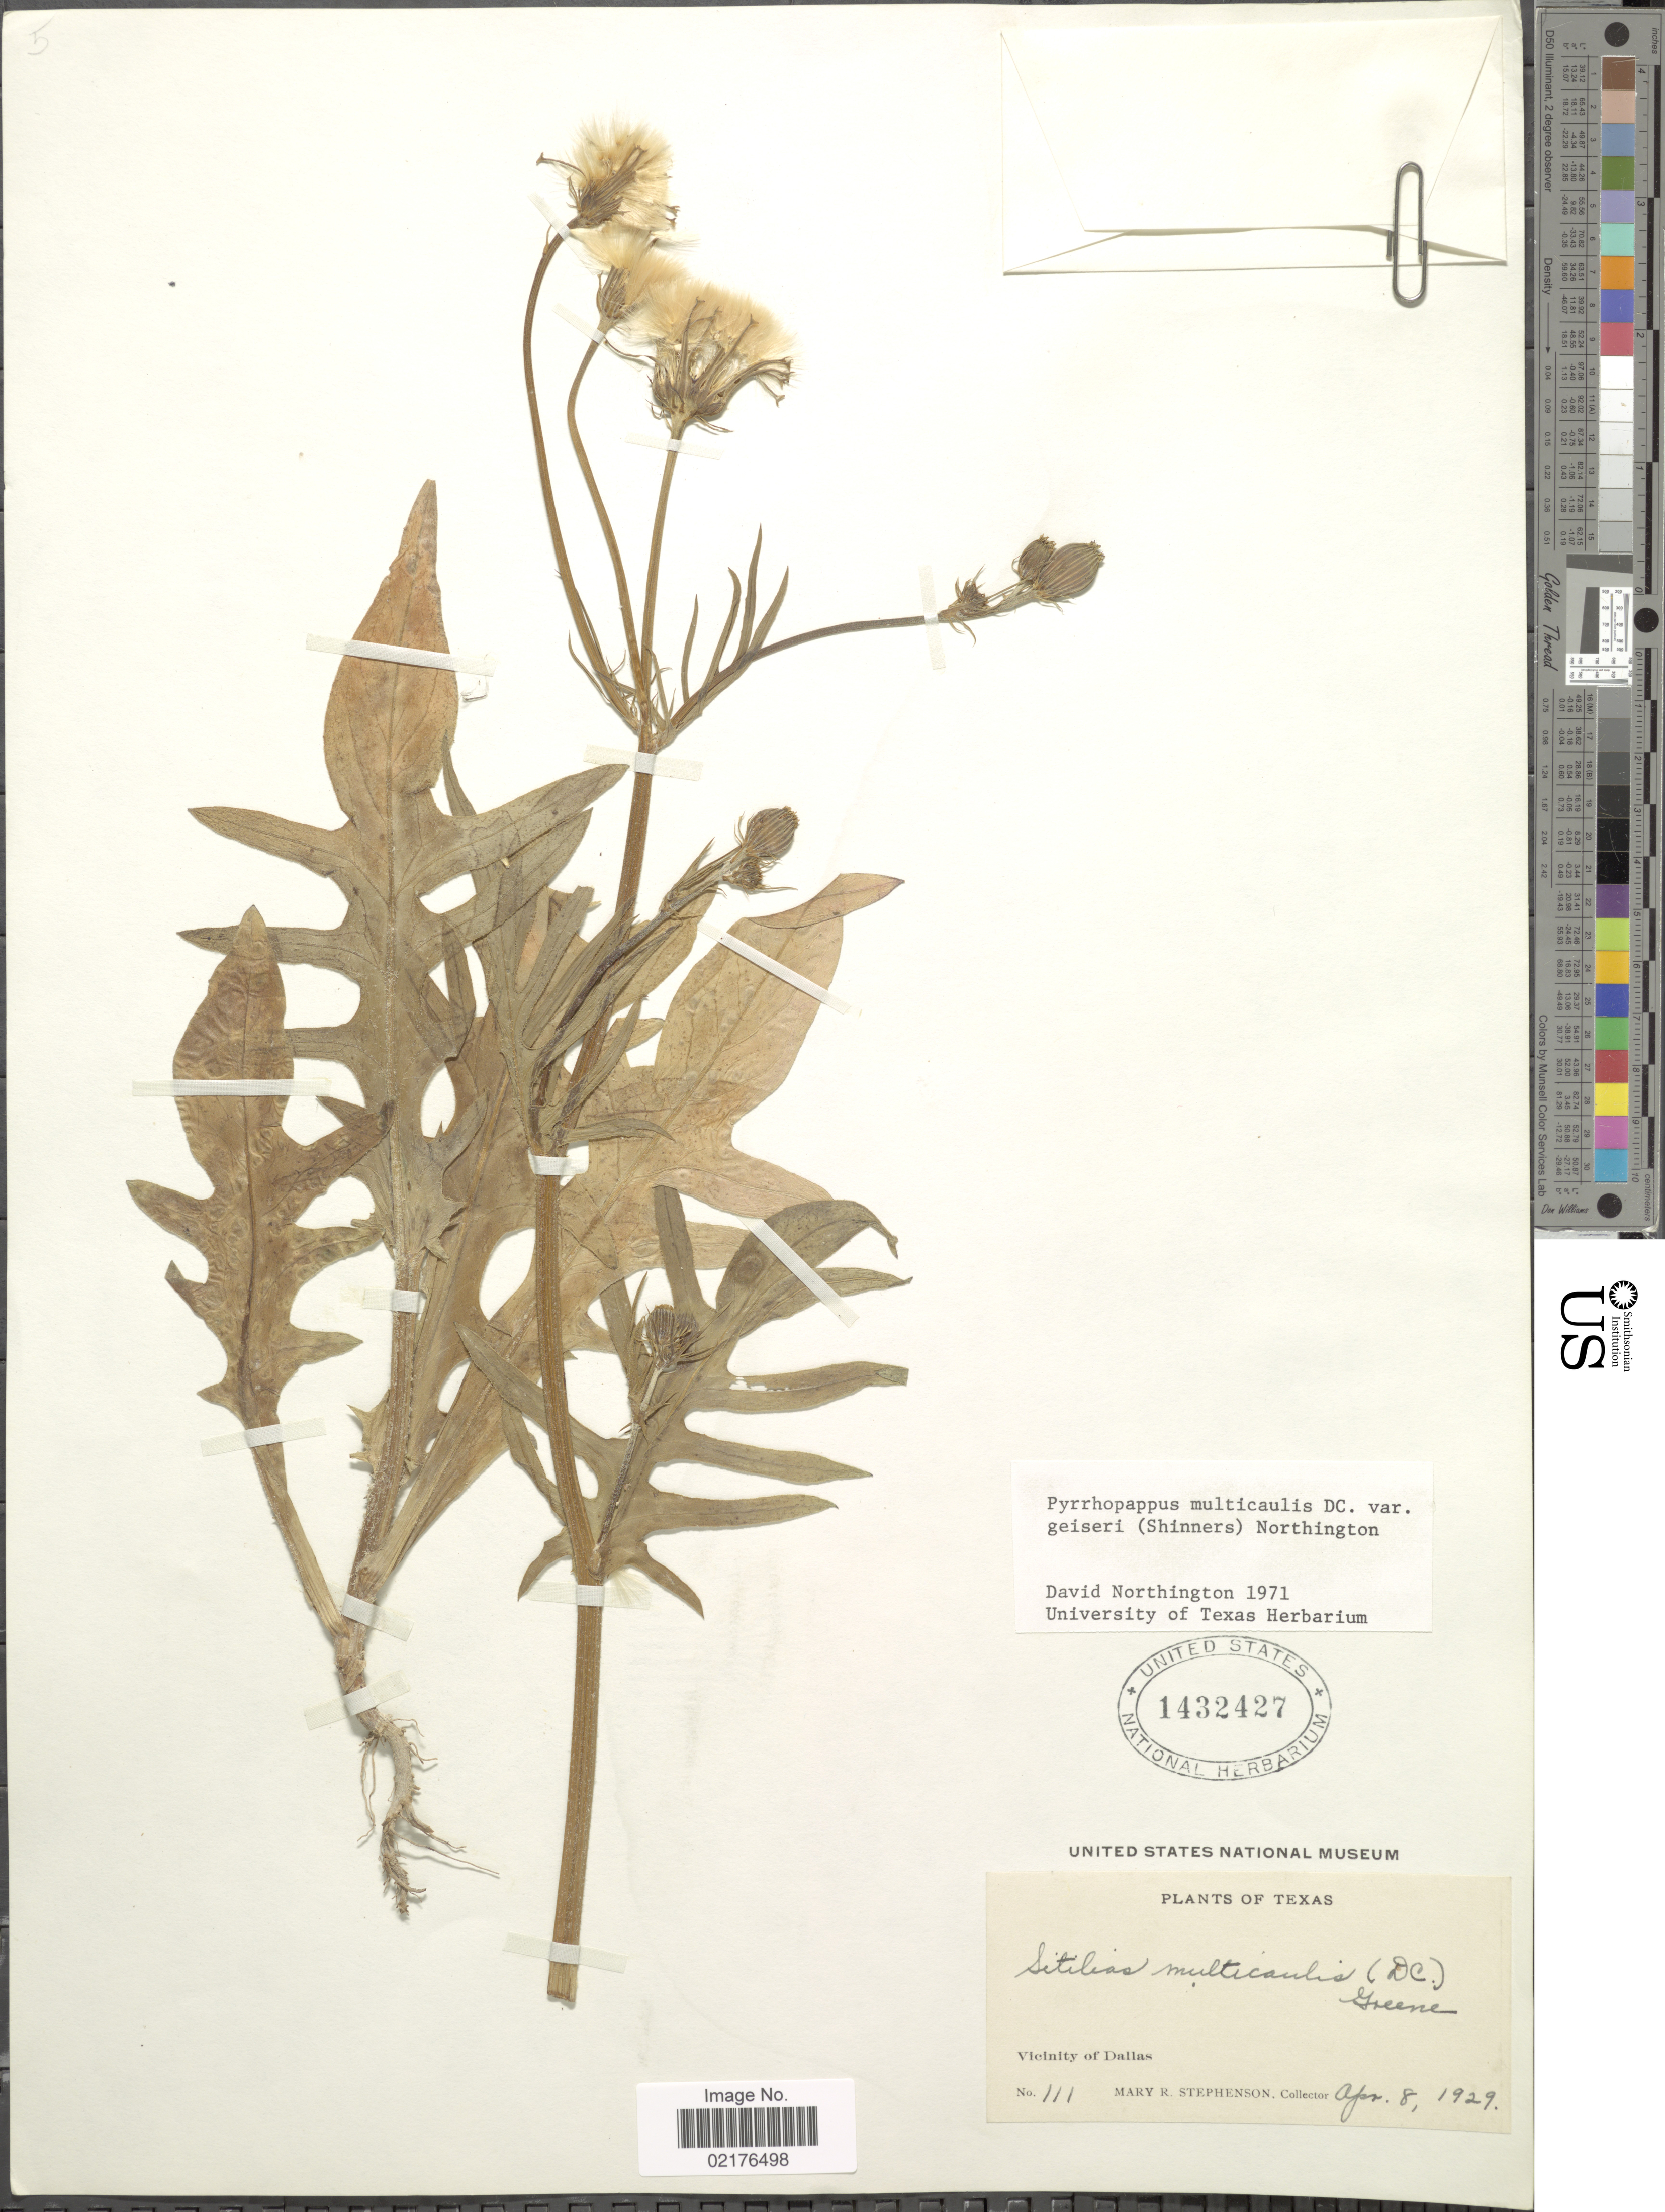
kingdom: Plantae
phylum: Tracheophyta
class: Magnoliopsida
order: Asterales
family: Asteraceae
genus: Pyrrhopappus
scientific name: Pyrrhopappus pauciflorus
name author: (D. Don) DC.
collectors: M. Stephenson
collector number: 111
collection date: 1929-04-08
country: United States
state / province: Texas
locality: Vicinity of Dallas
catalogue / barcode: US 1432427